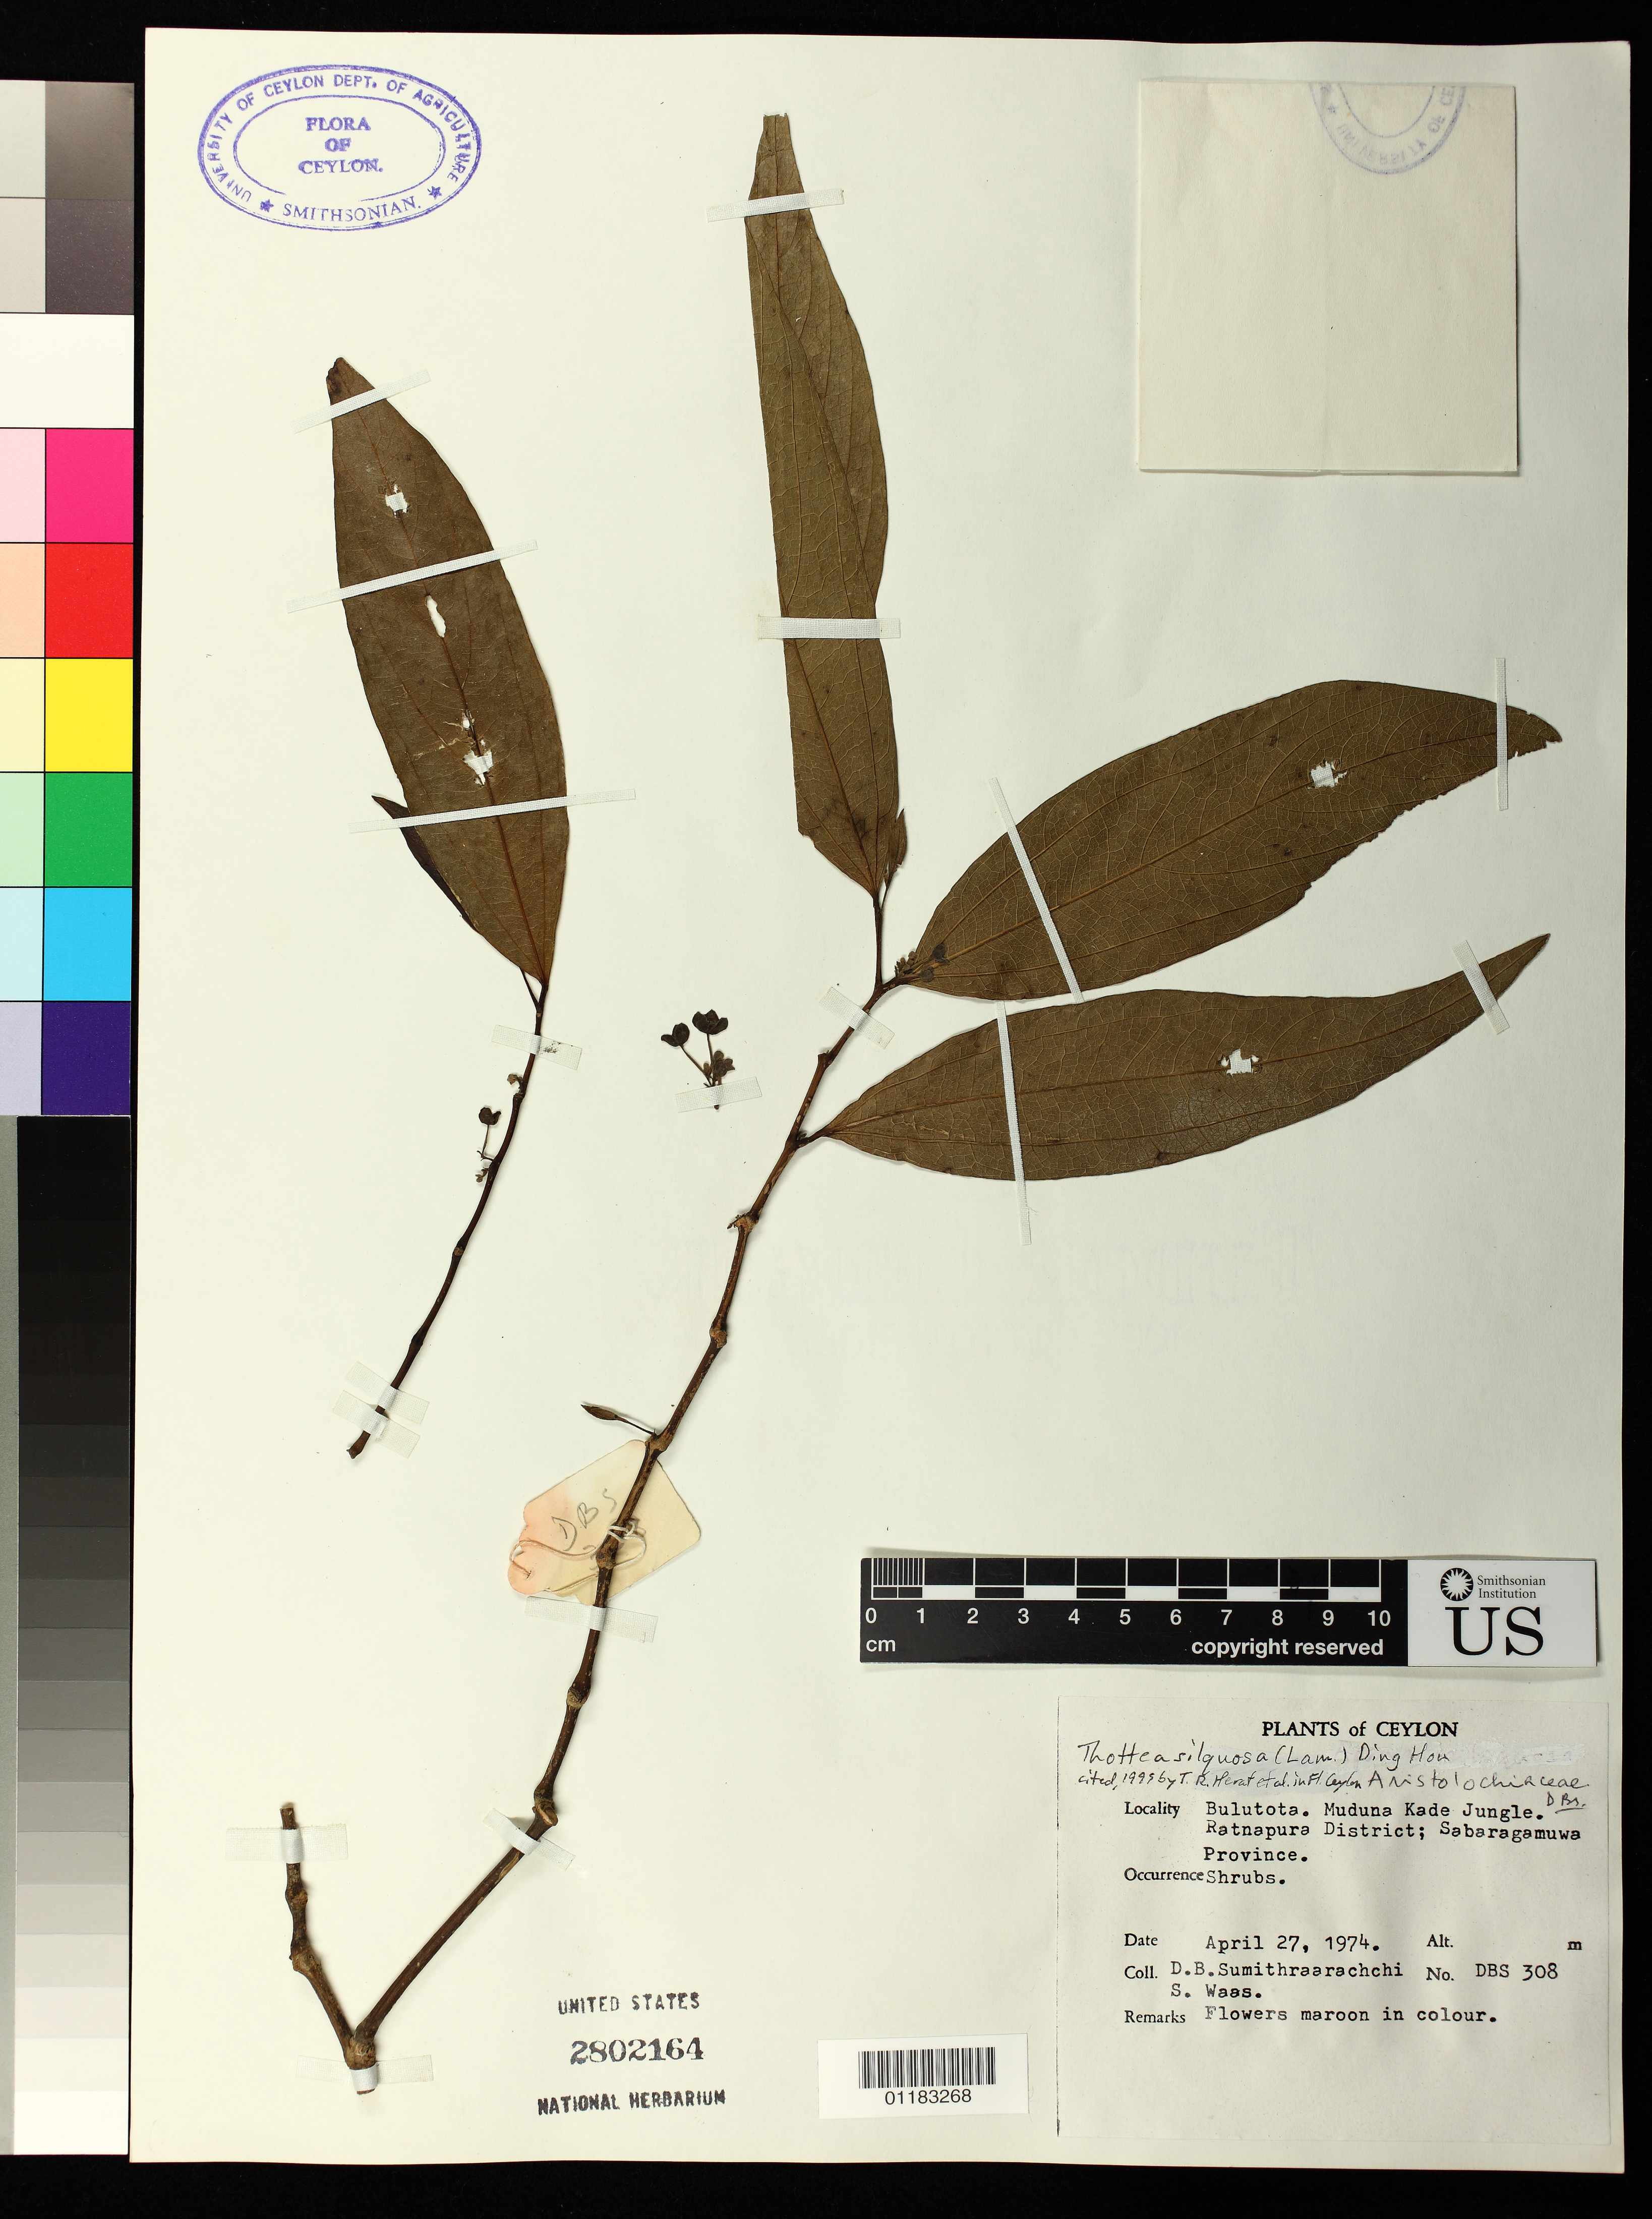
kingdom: Plantae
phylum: Tracheophyta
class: Magnoliopsida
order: Piperales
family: Aristolochiaceae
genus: Thottea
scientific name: Thottea siliquosa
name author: (Lam.) Ding Hou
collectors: S. Waas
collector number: DBS 308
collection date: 1974-04-27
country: Sri Lanka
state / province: Sabaragamuwa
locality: Bulutota, Muduna Kade Jungle. Rapnapura district.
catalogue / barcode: US 2802164